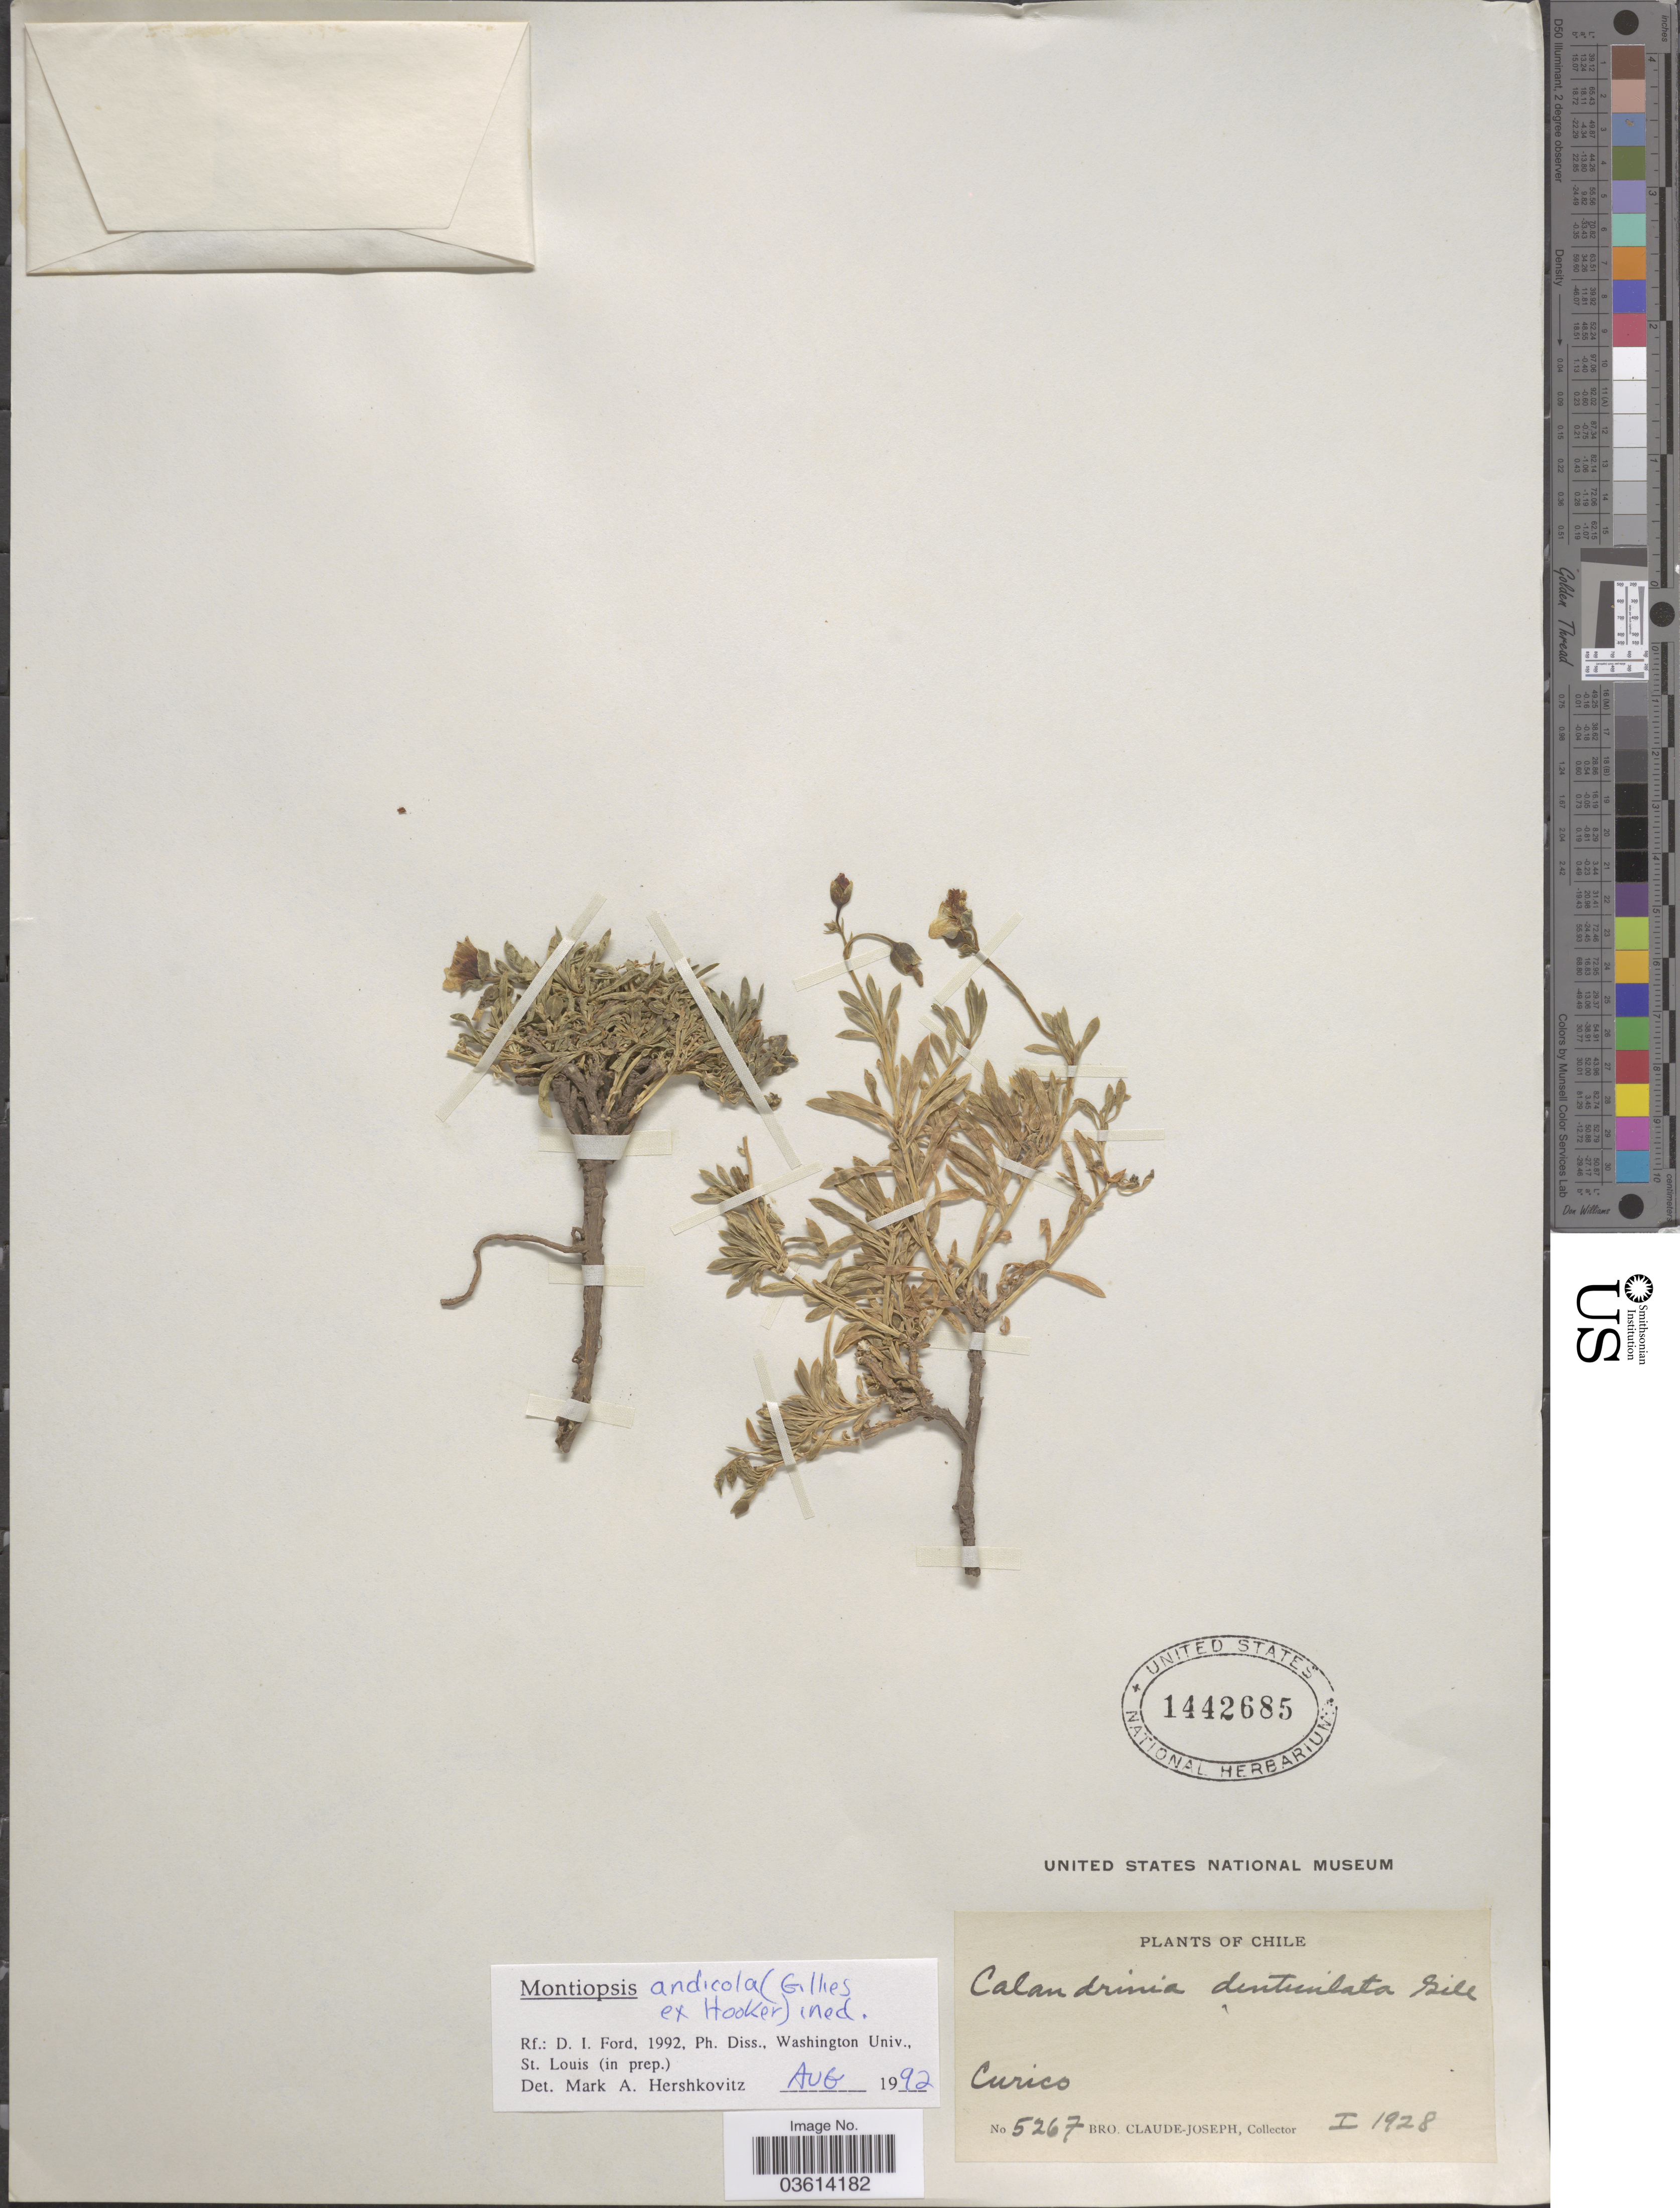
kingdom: Plantae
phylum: Tracheophyta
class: Magnoliopsida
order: Caryophyllales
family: Montiaceae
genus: Montiopsis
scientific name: Montiopsis andicola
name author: (Gillies ex Hook. & Arn.) D.I. Ford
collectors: Bro. Claude-Joseph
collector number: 5267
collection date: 1928-01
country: Chile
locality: Curico.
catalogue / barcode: US 1442685